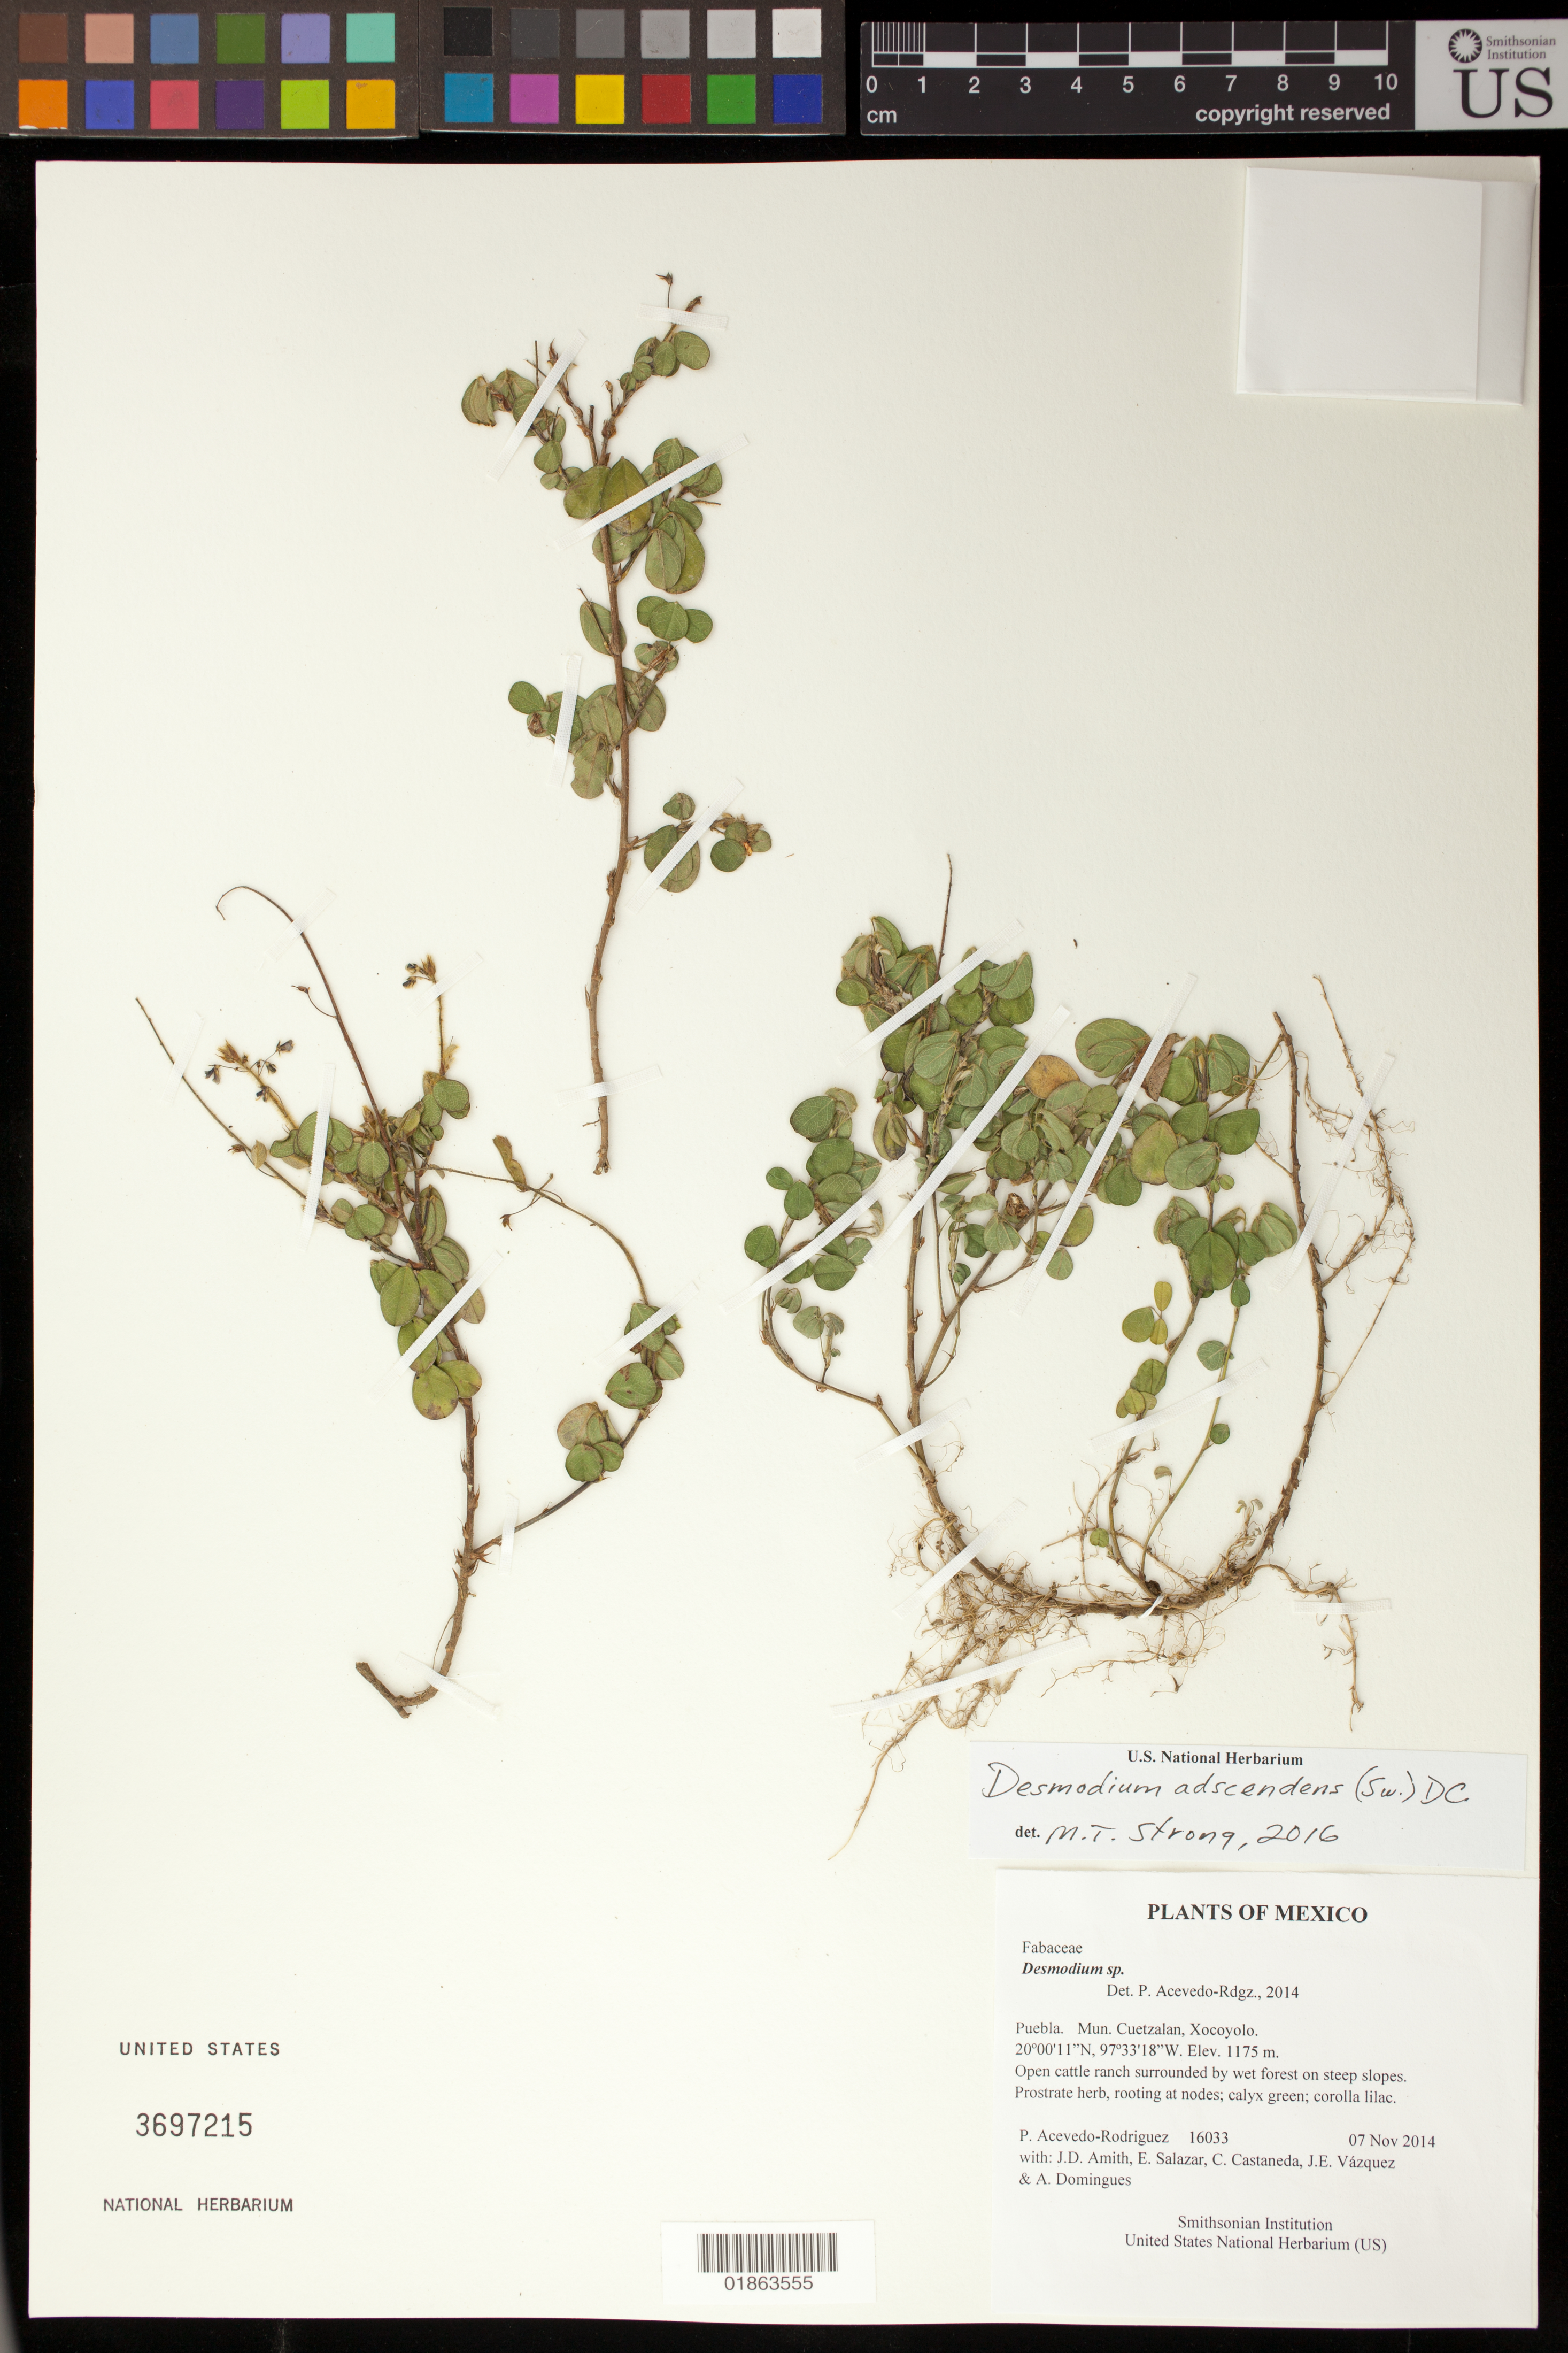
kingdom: Plantae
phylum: Tracheophyta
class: Magnoliopsida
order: Fabales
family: Fabaceae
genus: Grona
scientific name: Grona adscendens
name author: (Sw.) H. Ohashi & K. Ohashi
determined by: Strong, Mark T., (BOT), Smithsonian Institution - National Museum of Natural History (UNITED STATES)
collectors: P. Acevedo-Rodr., J. D. Amith, E. Salazar, C. Castaneda, J. E. Vázquez, A. Damion & A. Domingues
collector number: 16033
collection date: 2014-11-07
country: Mexico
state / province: Puebla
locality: Mun. Cuetzalan, Istakakwapan [?]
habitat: Open cattle ranch surrounded by wet forest on steep slopes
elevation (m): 1175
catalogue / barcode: US 3697215